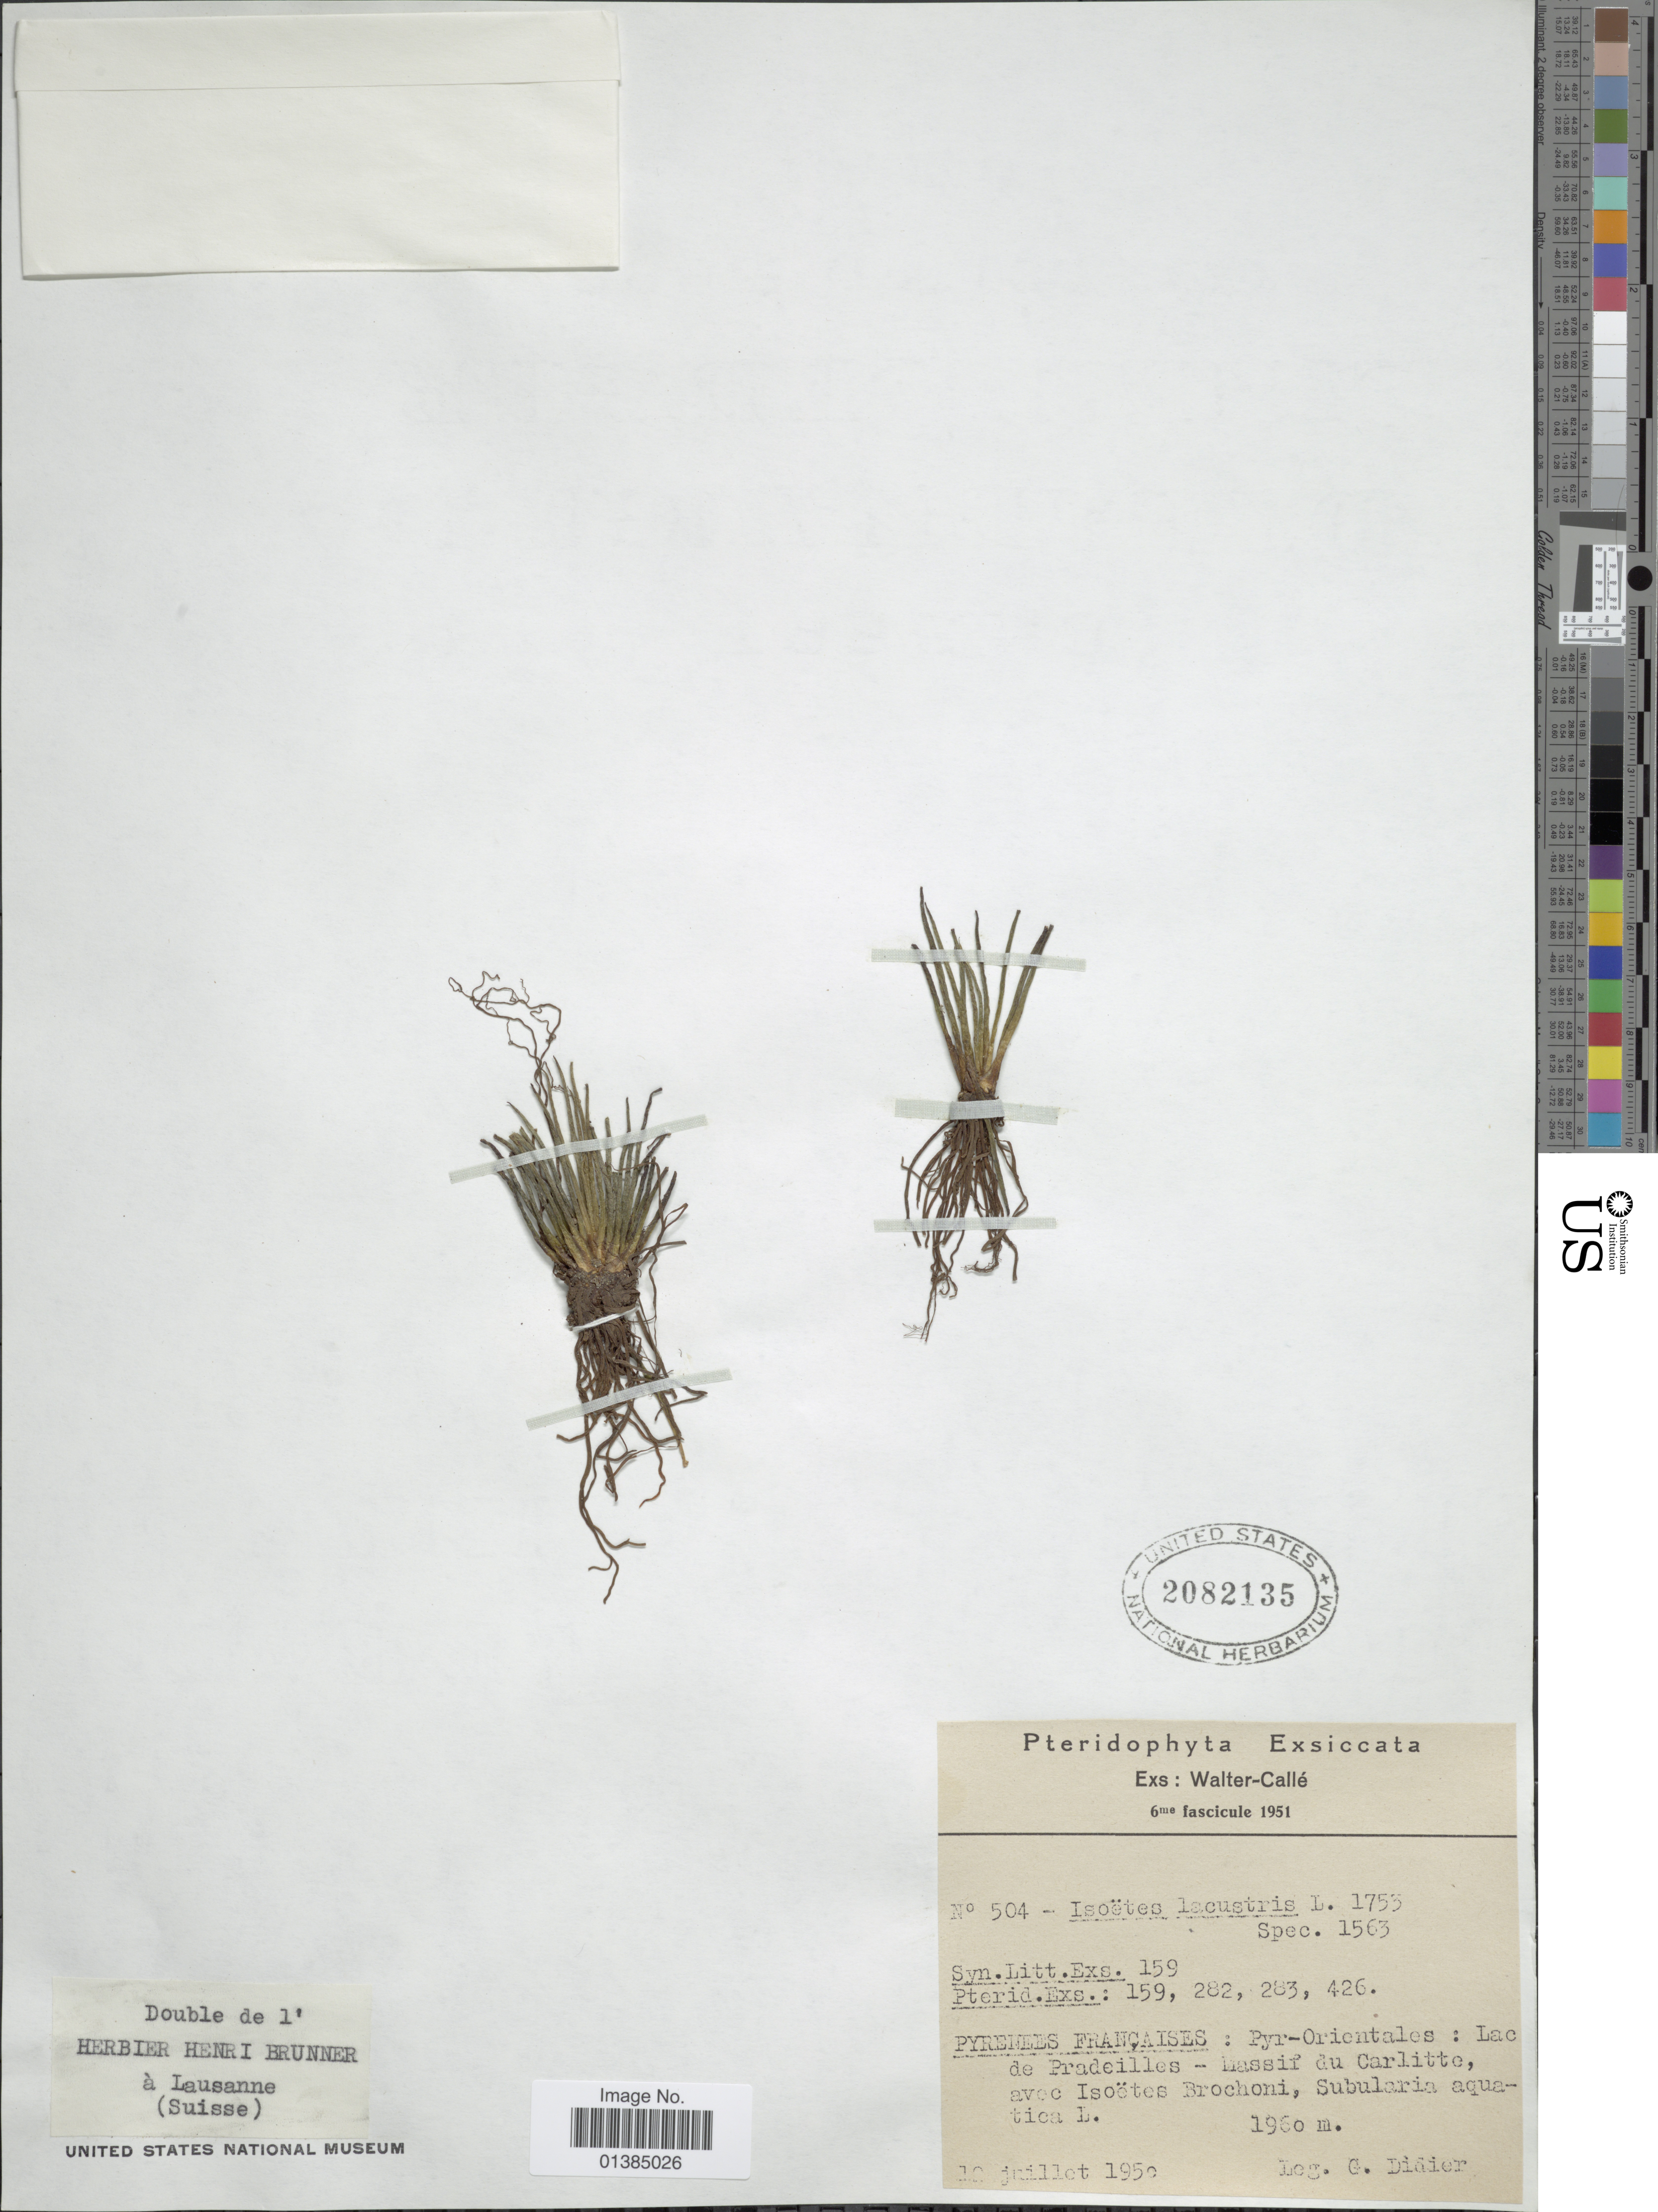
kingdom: Plantae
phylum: Tracheophyta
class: Lycopodiopsida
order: Isoetales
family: Isoetaceae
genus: Isoetes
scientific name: Isoetes lacustris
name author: L.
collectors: G. Didier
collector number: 504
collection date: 1950-07-10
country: France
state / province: Occitanie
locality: Pyr-Orientales: Lac de Pradeilles- Lassif du Carlitte, avec Isoëtes Brochoni, Subularia aquatica L.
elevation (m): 1960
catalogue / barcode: US 2082135